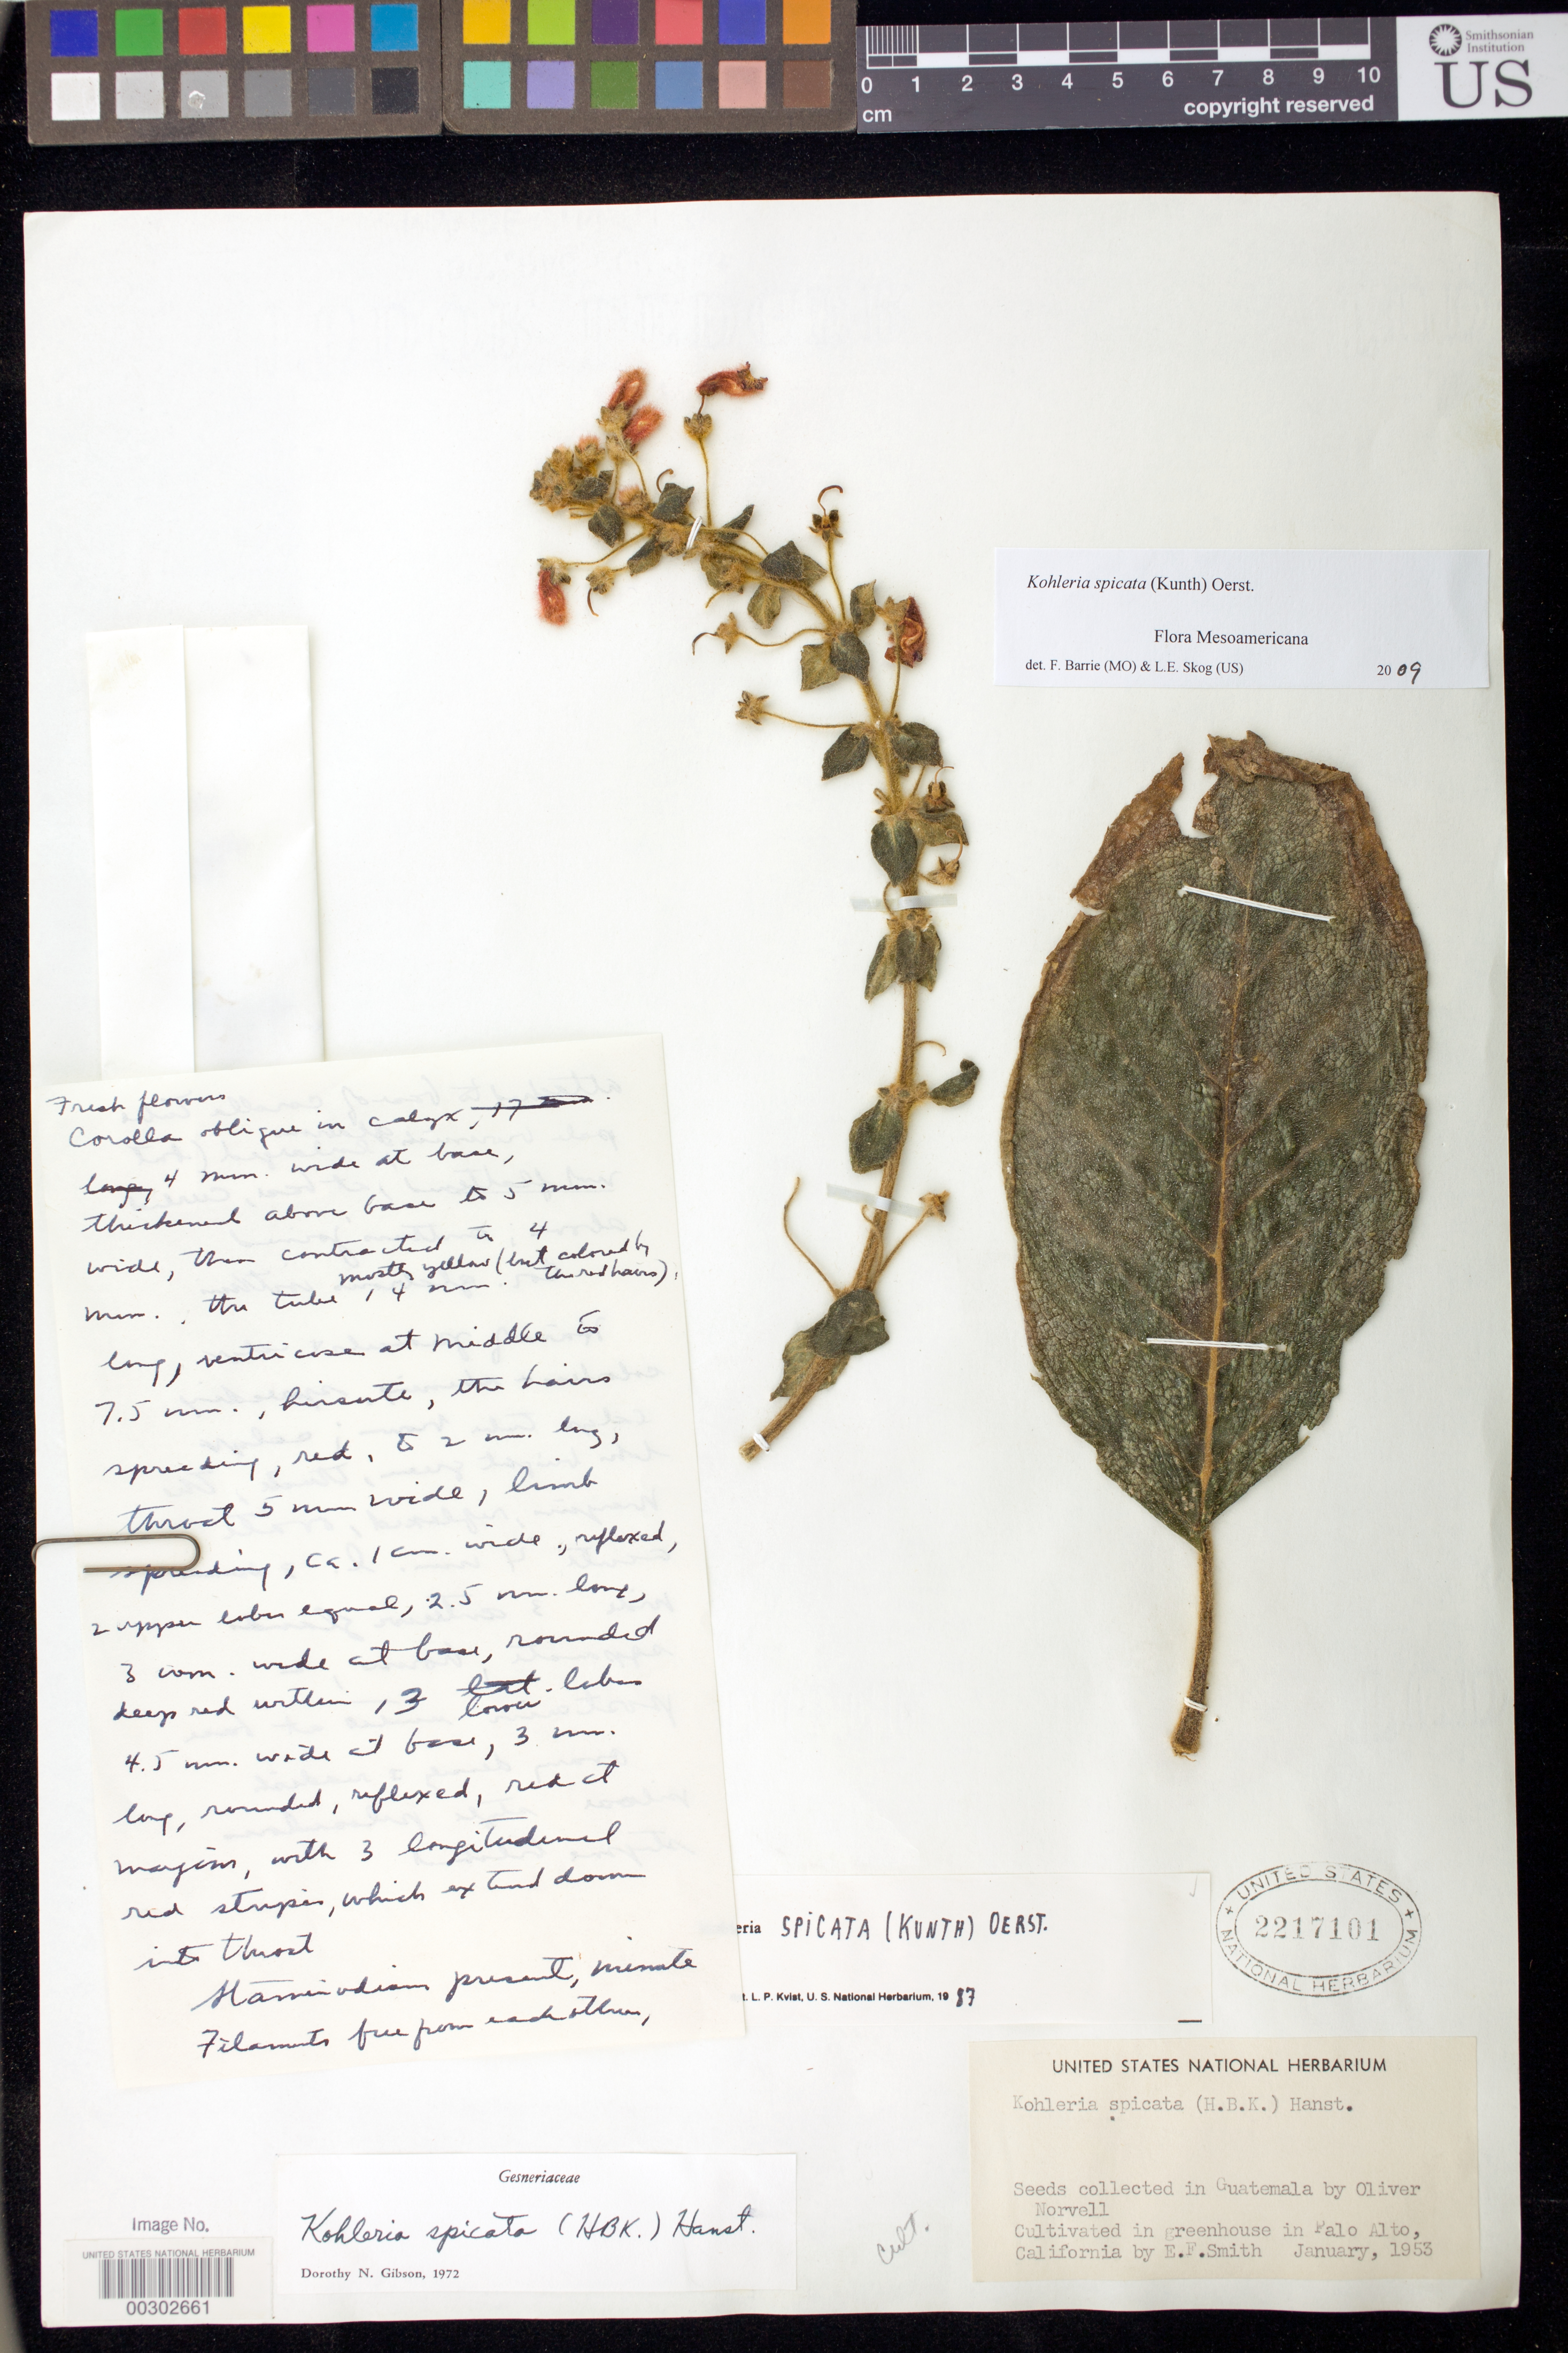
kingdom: Plantae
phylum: Tracheophyta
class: Magnoliopsida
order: Lamiales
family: Gesneriaceae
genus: Kohleria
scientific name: Kohleria spicata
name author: (Kunth) Oerst.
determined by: Skog, Laurence E.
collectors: E. F. Smith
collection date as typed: Jan 1953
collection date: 1953-01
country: Guatemala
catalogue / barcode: US 2217101